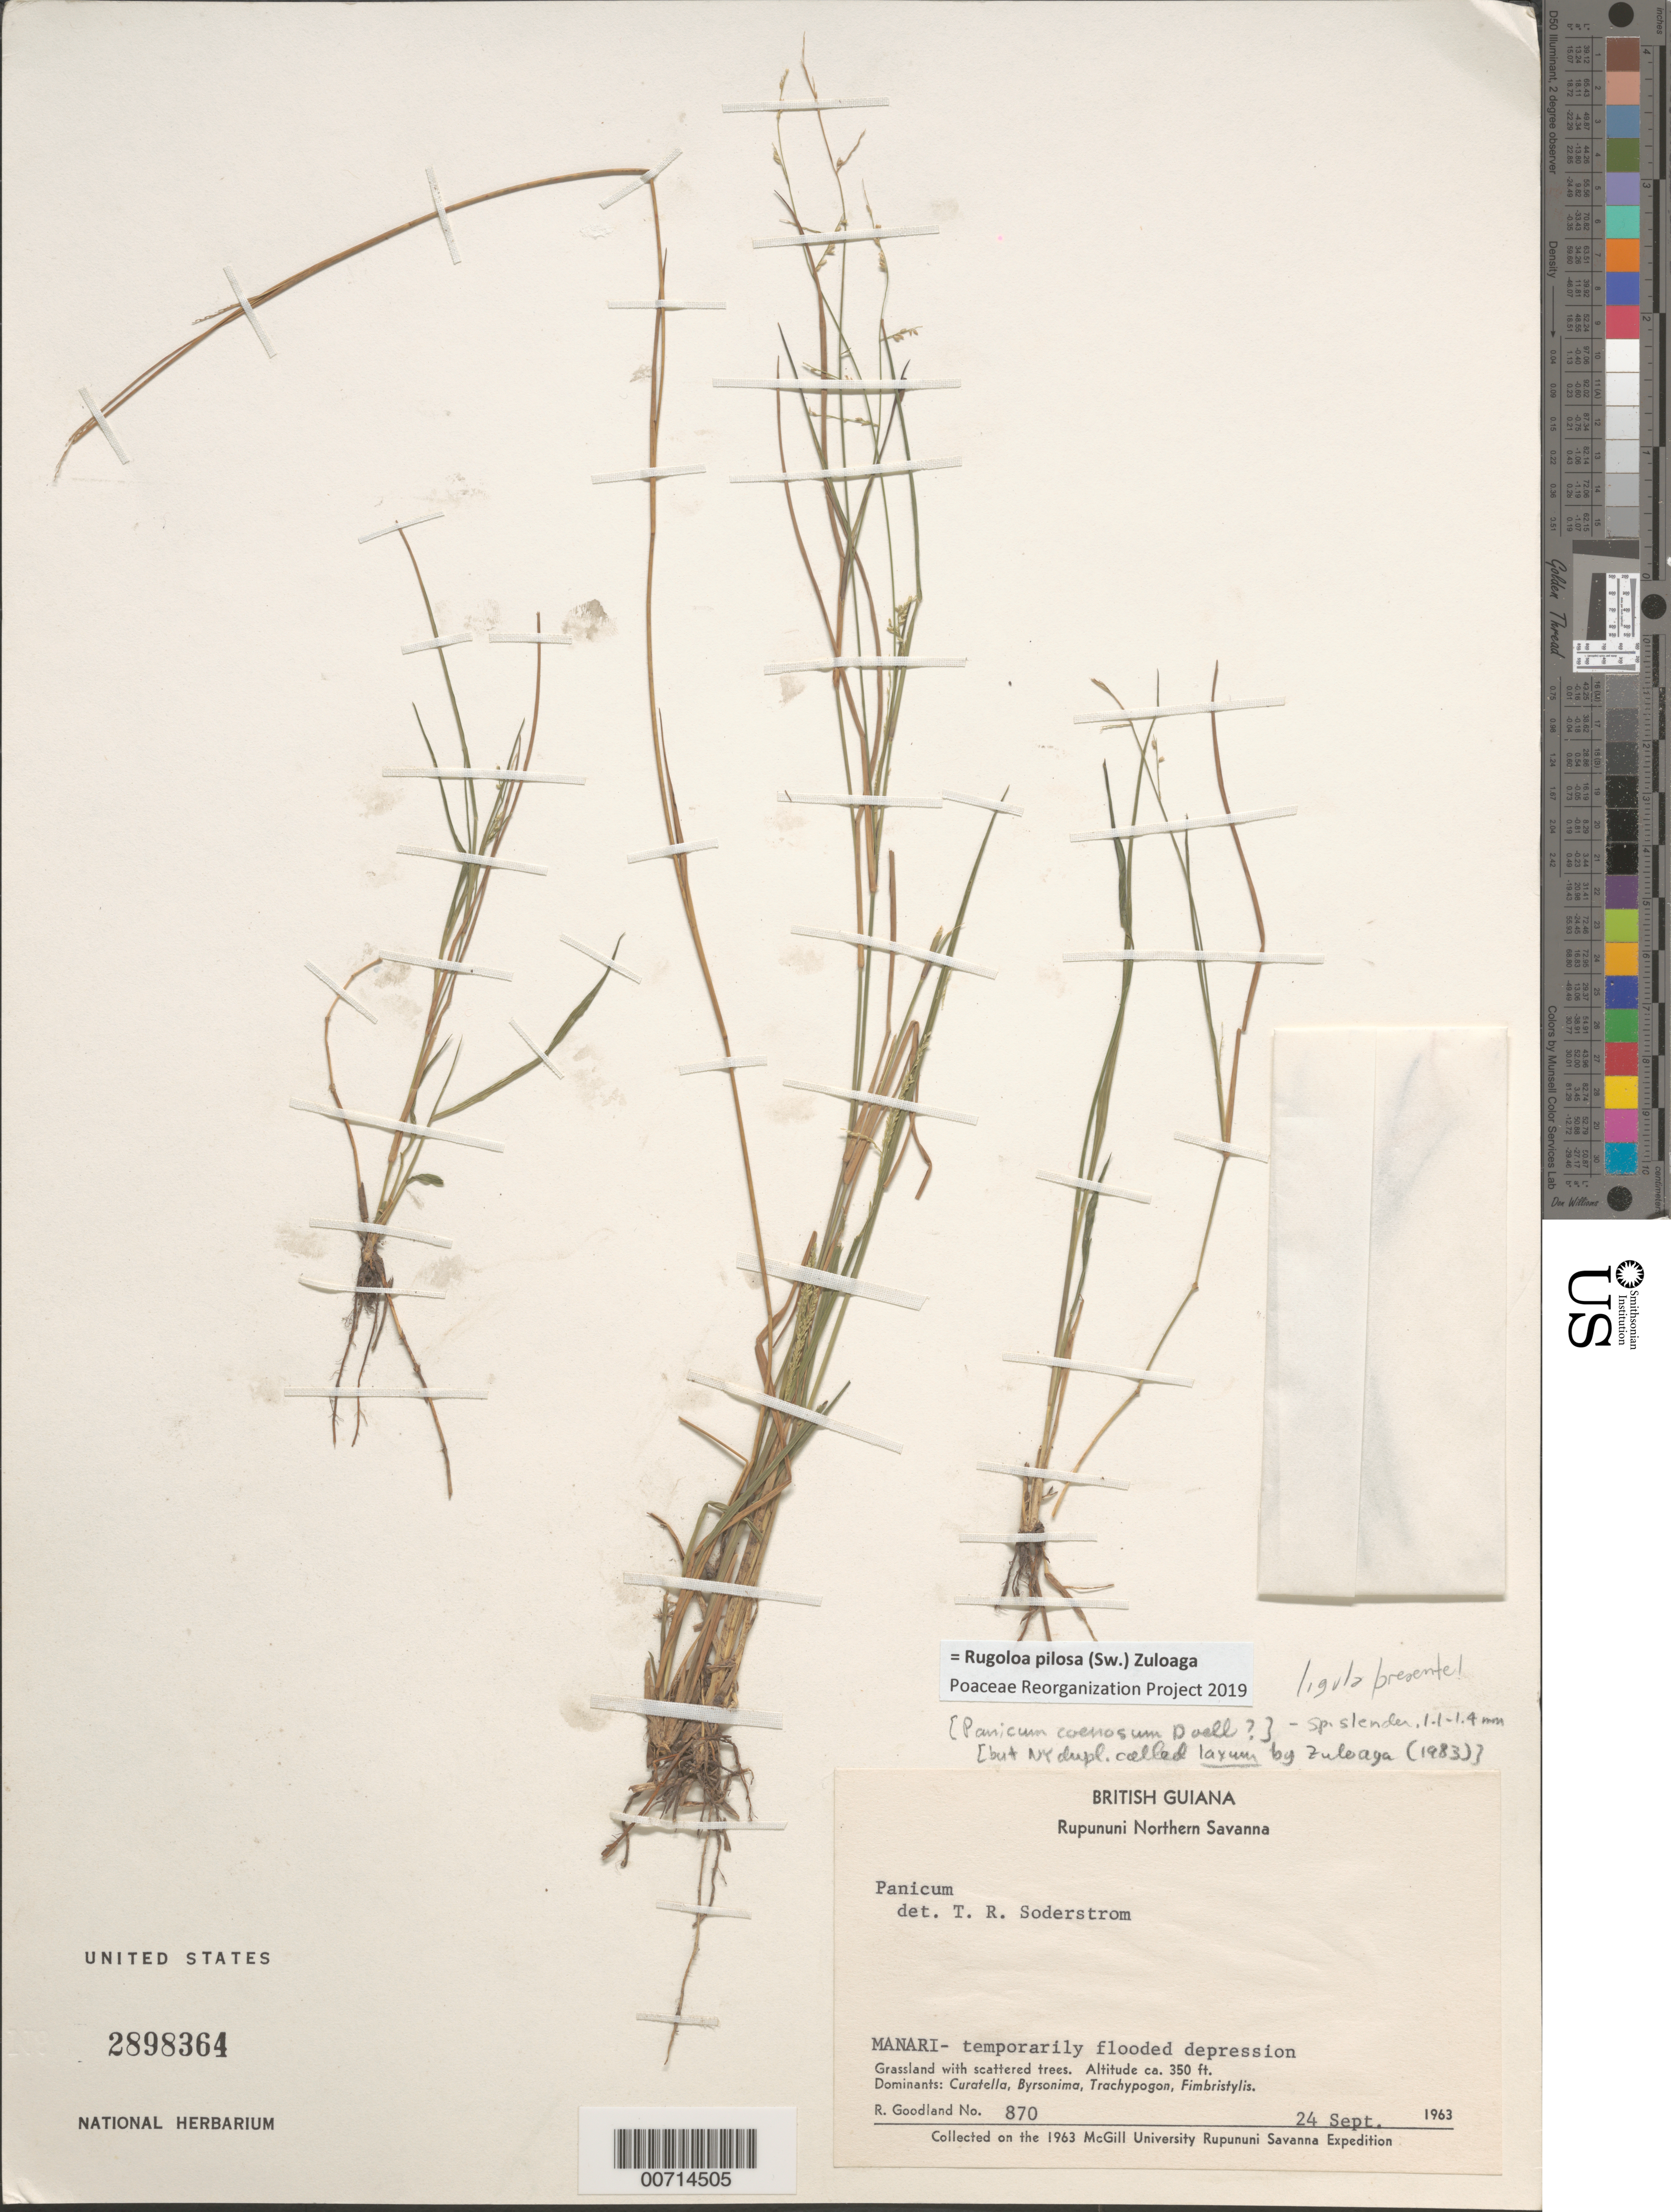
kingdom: Plantae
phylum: Tracheophyta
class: Liliopsida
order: Poales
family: Poaceae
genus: Panicum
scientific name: Panicum sp.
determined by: Soderstrom, T. R.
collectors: R. Goodland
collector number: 870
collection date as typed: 24-Sep-63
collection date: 1963-09-24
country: Guyana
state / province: U. Takutu-U. Essequibo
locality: Rupununi Northern Savanna, Manari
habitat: Grassland with scattered trees. Dominants: Curatella, Byrsonima, Trachypogon, Fimbristylis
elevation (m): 107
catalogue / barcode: US 2898364